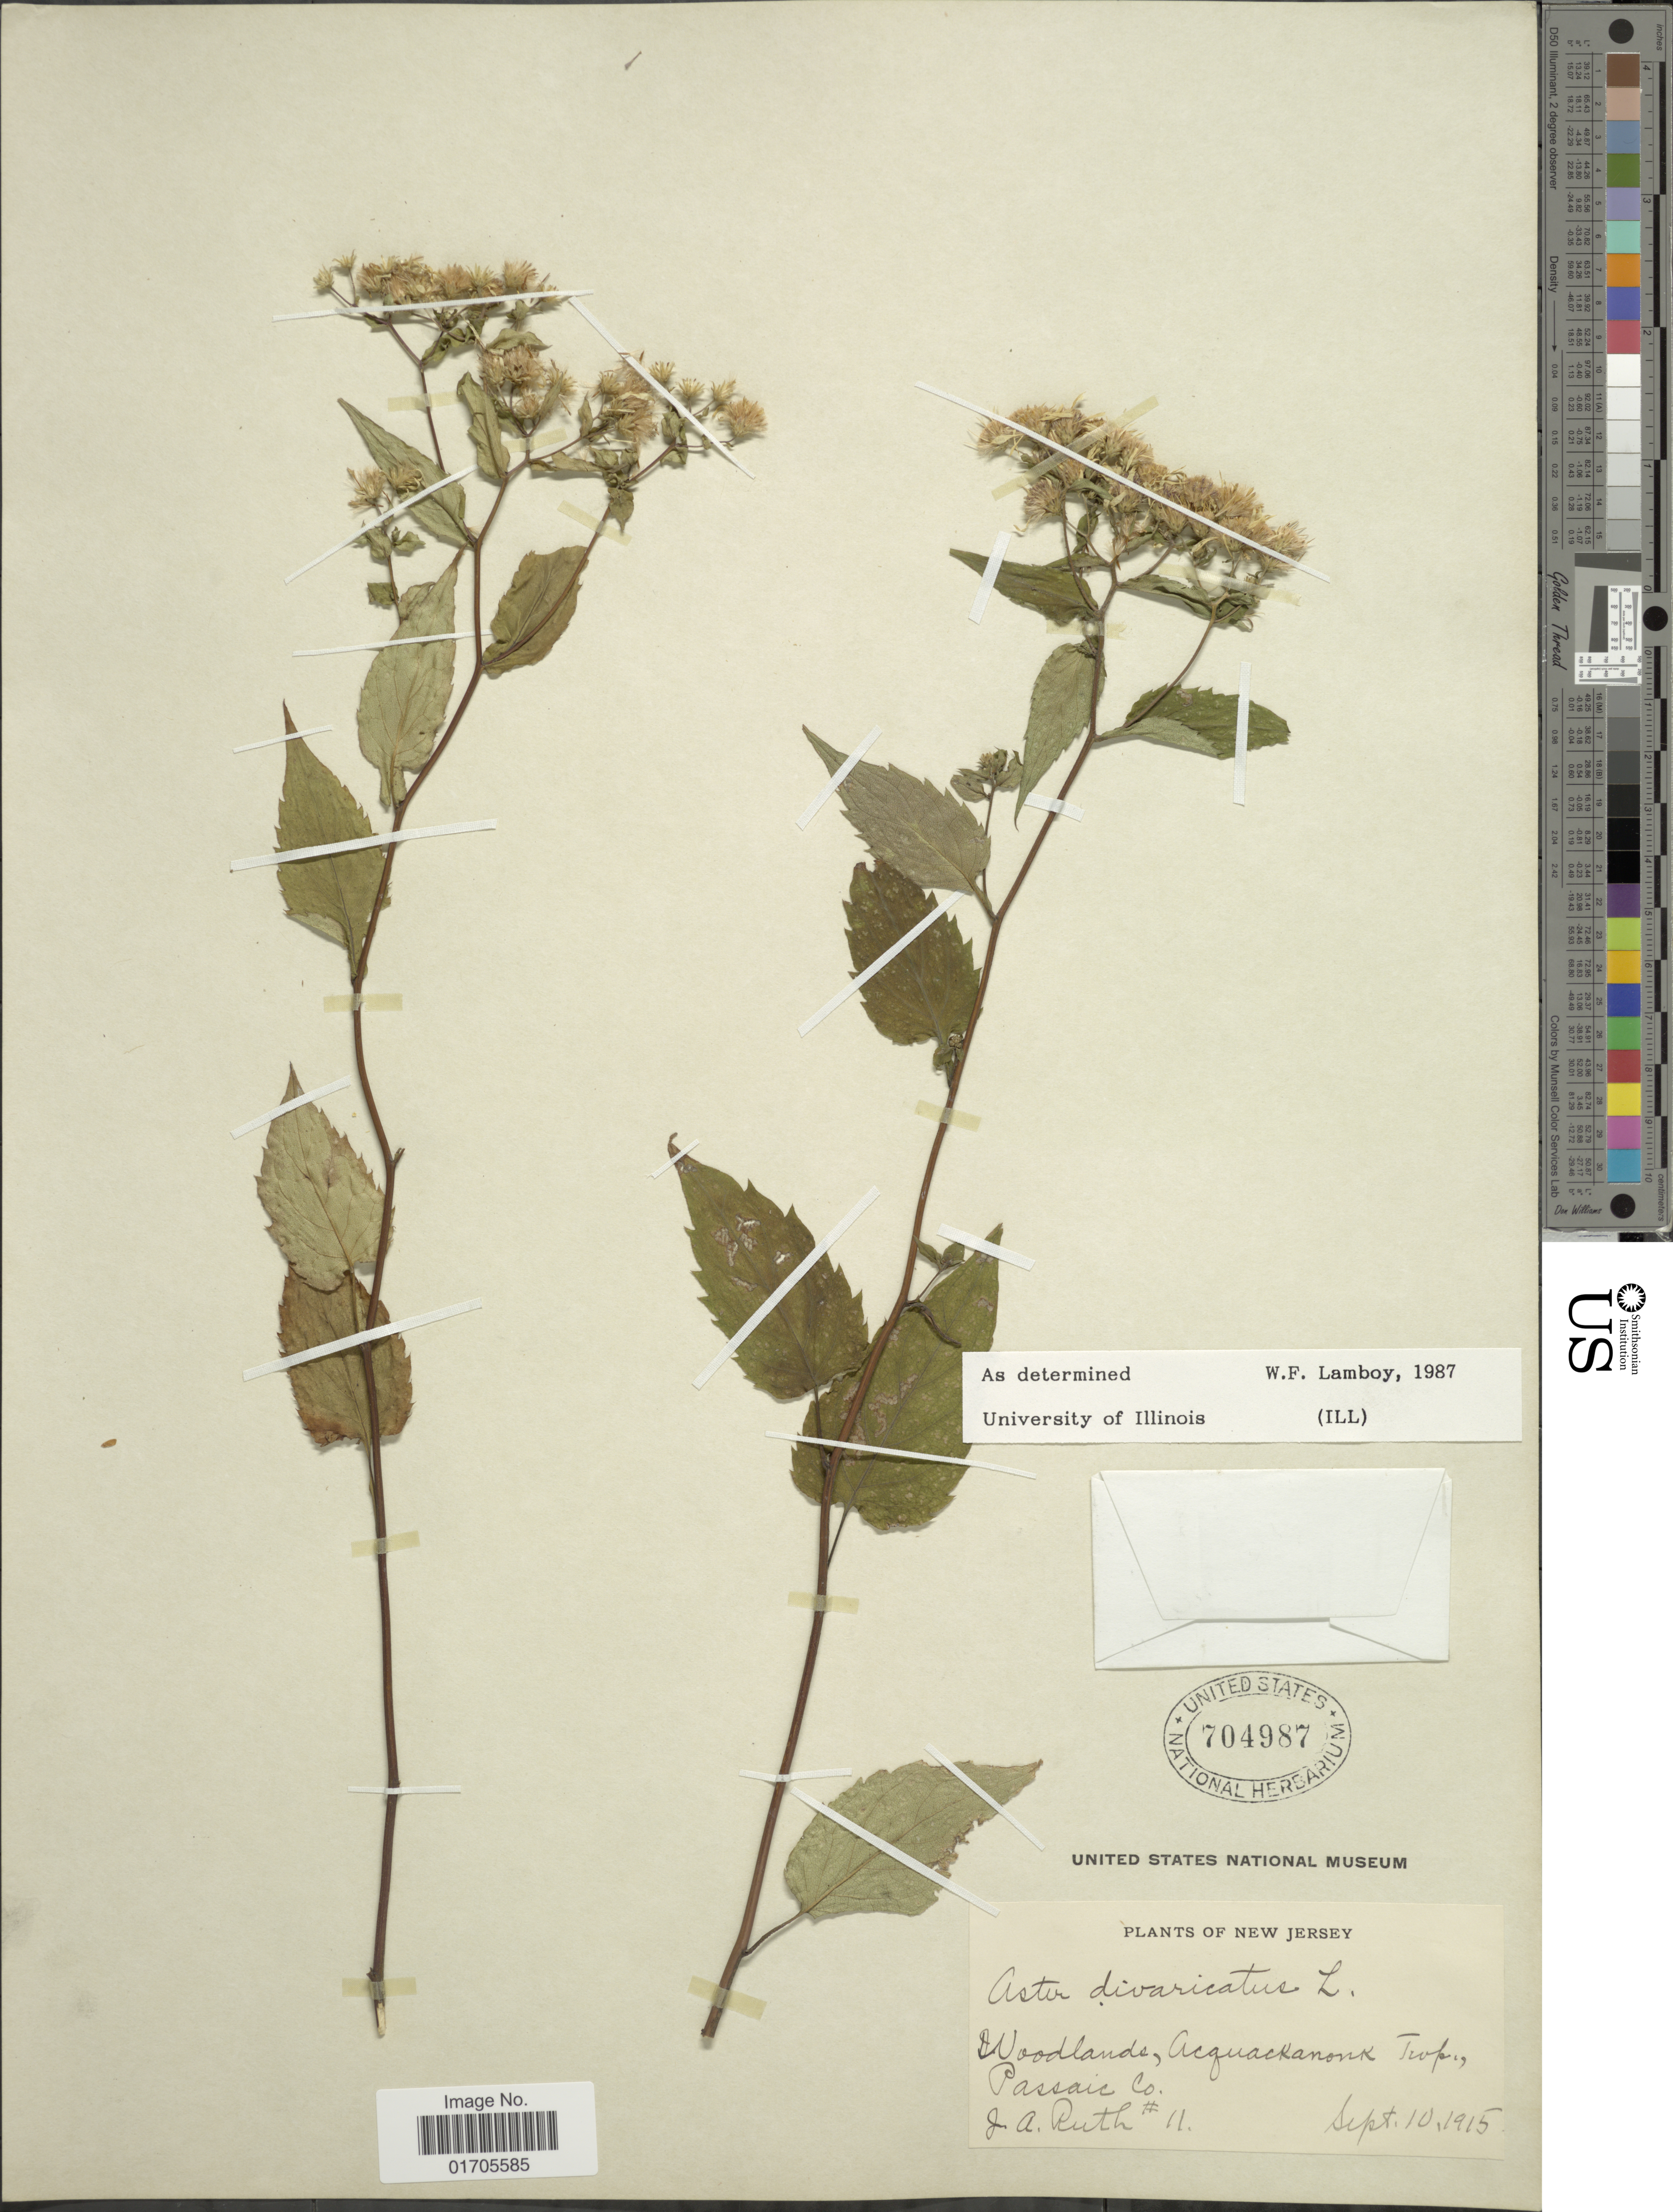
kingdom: Plantae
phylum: Tracheophyta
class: Magnoliopsida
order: Asterales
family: Asteraceae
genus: Eurybia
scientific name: Eurybia divaricata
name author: (L.) G.L. Nesom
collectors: J. Ruth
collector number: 11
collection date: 1915-09-10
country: United States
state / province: New Jersey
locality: New Jersey. Woodlands, Acquackanock Trop., Passaic Co.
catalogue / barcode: US 704987